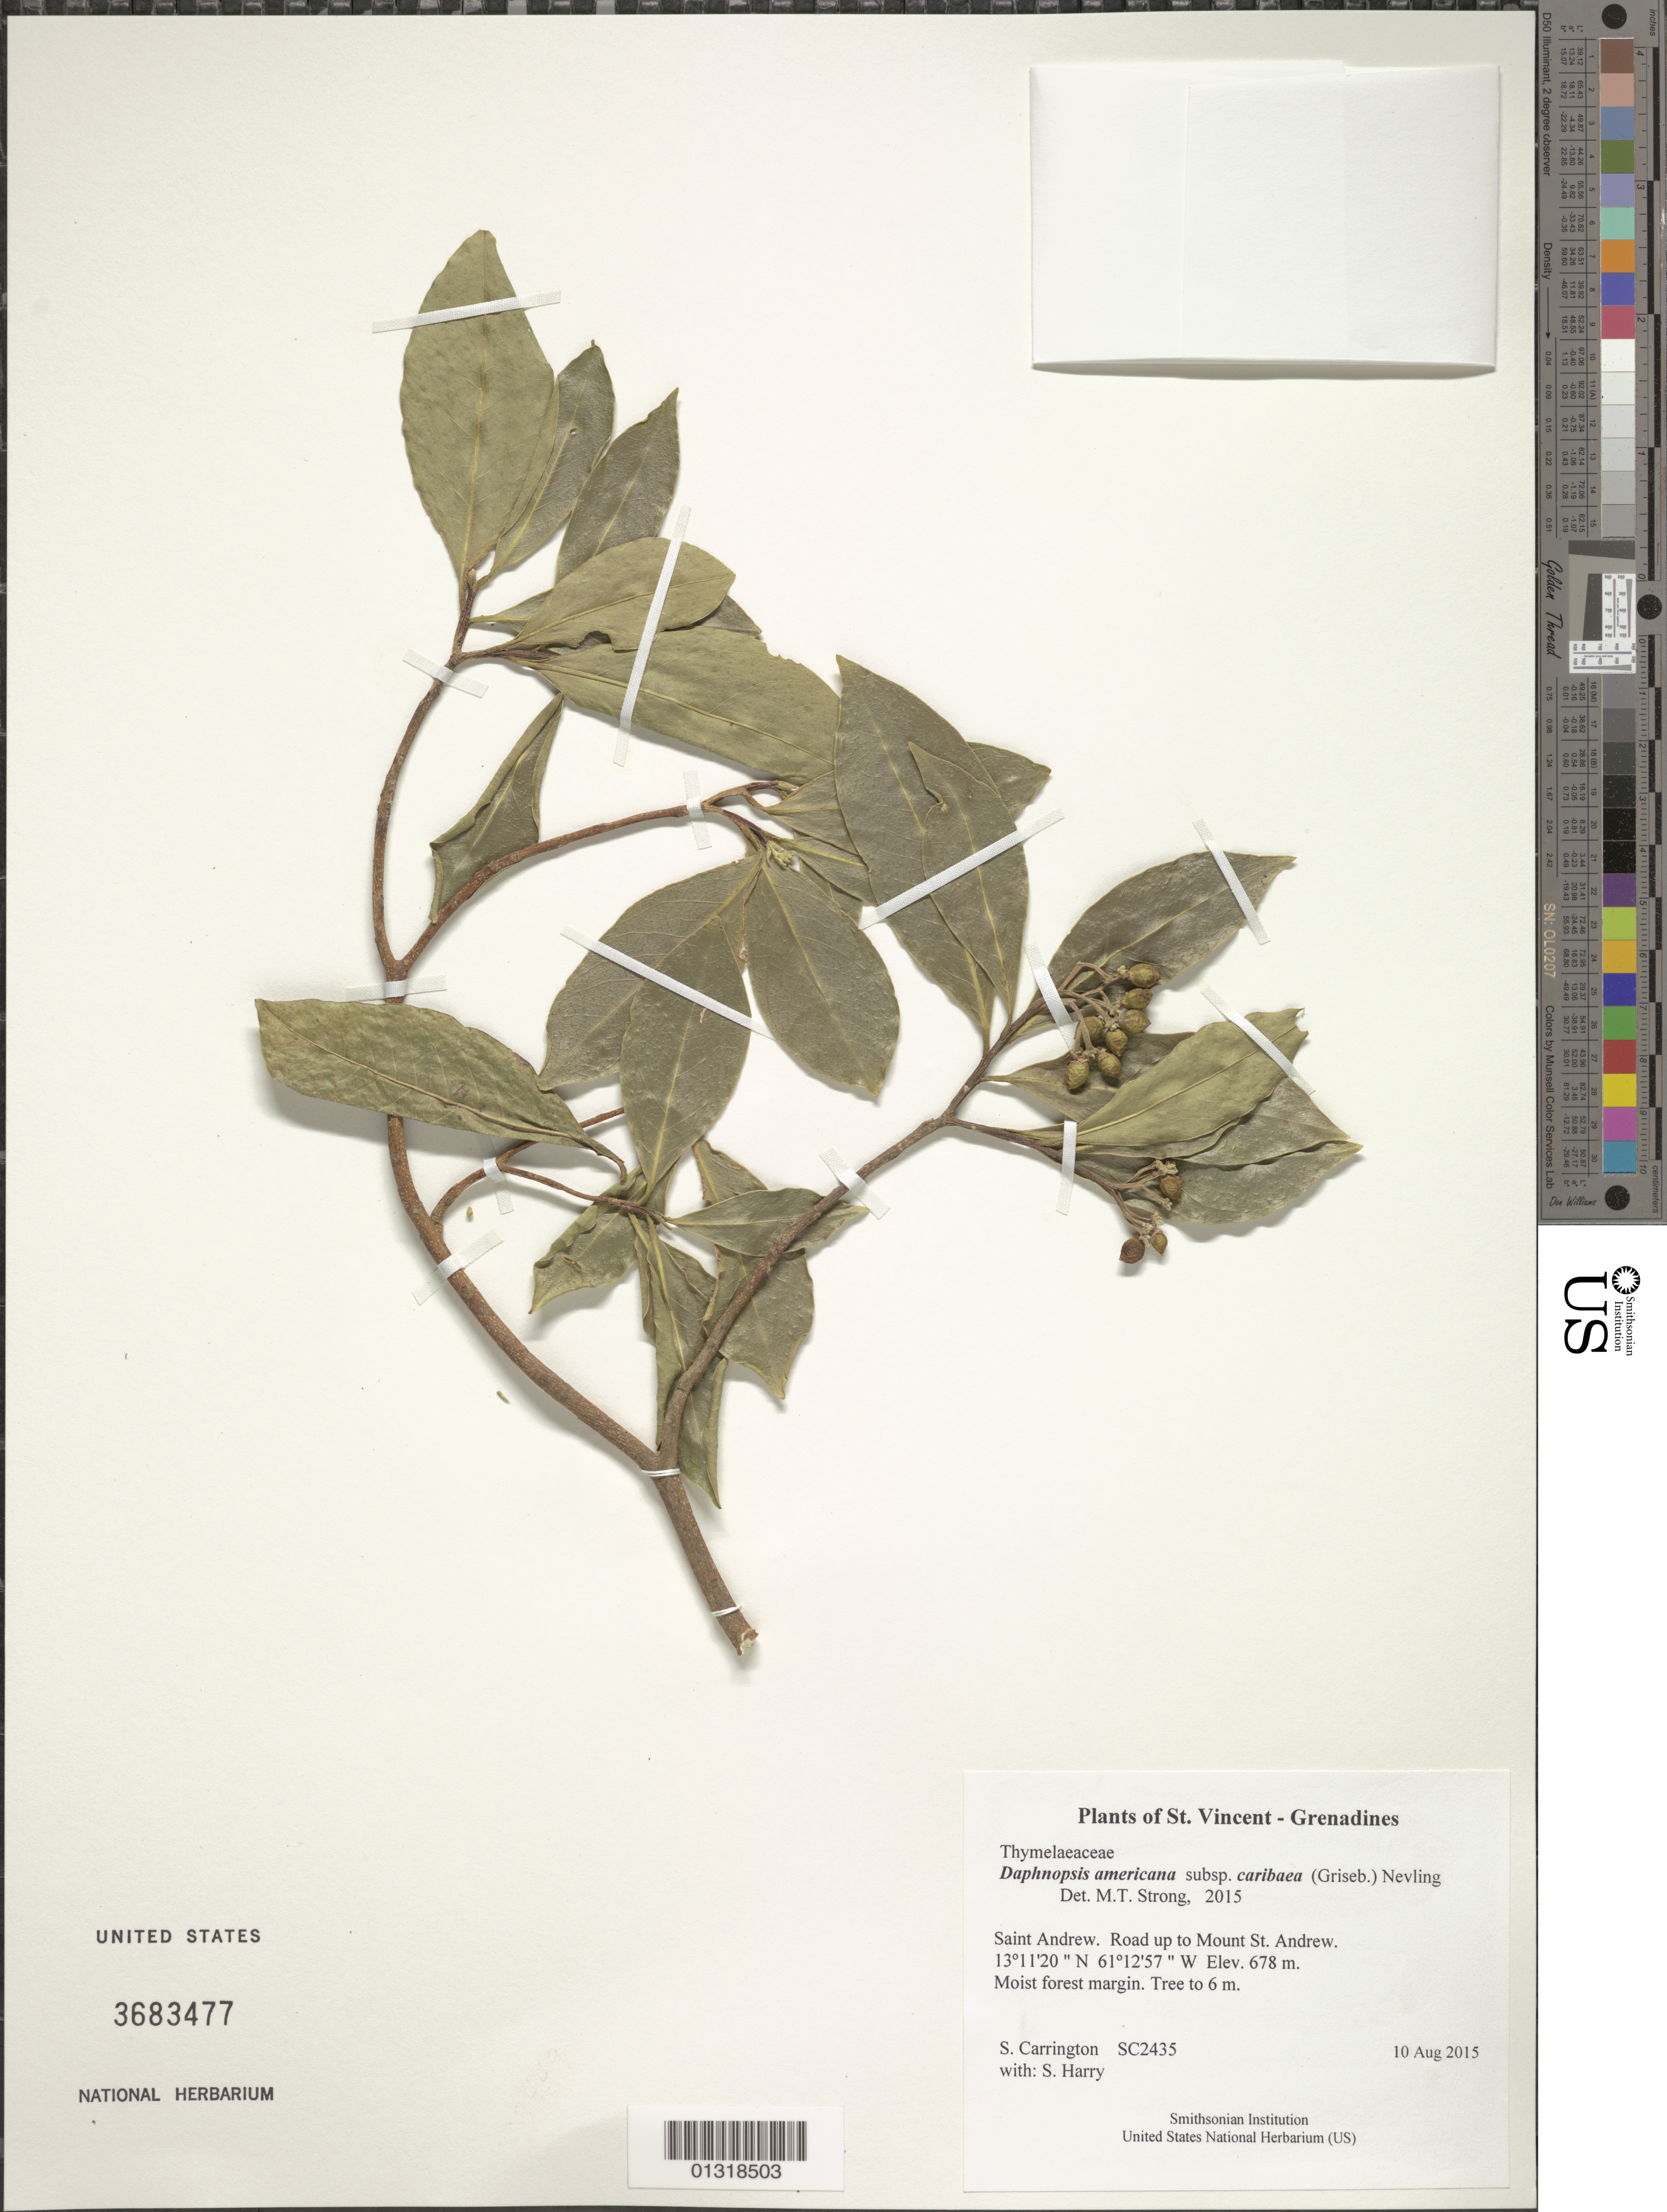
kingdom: Plantae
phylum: Tracheophyta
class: Magnoliopsida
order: Malvales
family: Thymelaeaceae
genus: Daphnopsis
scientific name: Daphnopsis americana subsp. caribaea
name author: (Griseb.) Nevling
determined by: Strong, M. T., (US), Smithsonian Institution - National Museum of Natural History (UNITED STATES)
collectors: C. M. S. Carrington & S. Harry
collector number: SC2435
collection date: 2015-08-10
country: St. Vincent - Grenadines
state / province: Saint Andrew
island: St Vincent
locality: road up to Mount St Andrew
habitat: Moist forest margin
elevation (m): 678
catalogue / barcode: US 3683477